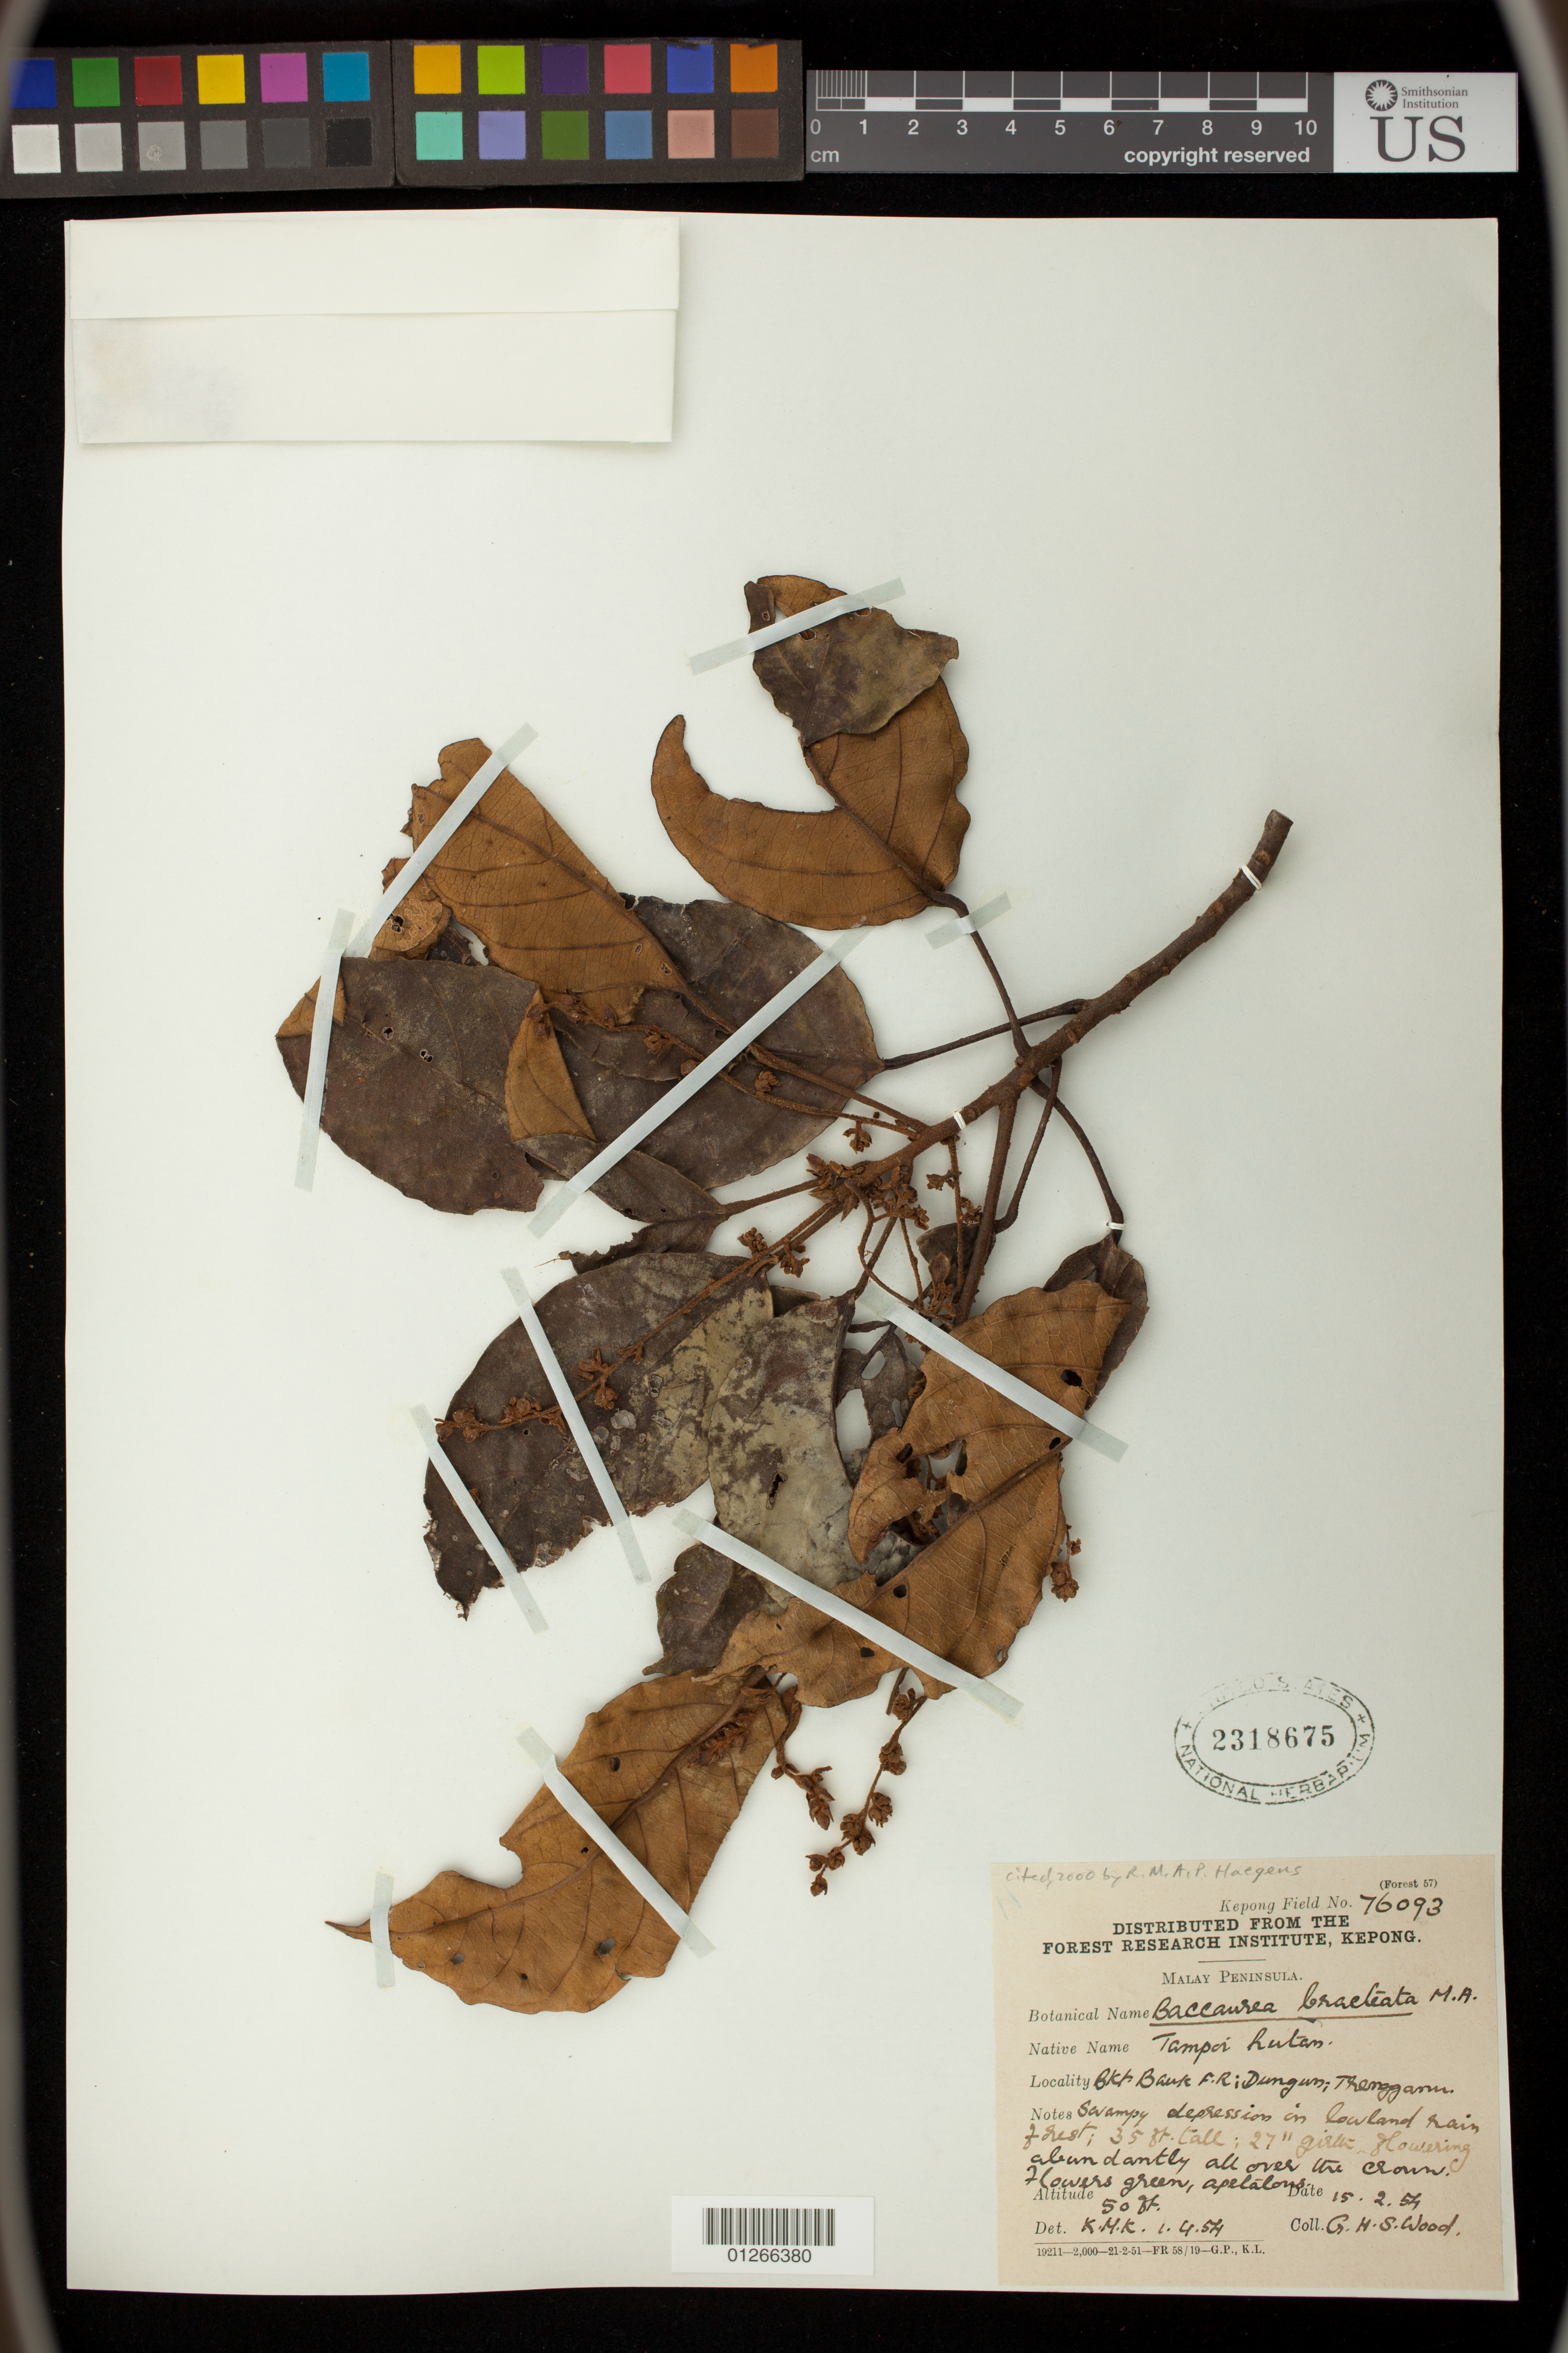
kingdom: Plantae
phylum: Tracheophyta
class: Magnoliopsida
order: Malpighiales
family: Phyllanthaceae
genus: Baccaurea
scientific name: Baccaurea bracteata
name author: Müll. Arg.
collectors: G. Wood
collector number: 76093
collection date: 1954-02-15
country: Malaysia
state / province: Terengganu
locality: Malay Peninsula. Bkt. Bauk F. R.; Dungun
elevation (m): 15